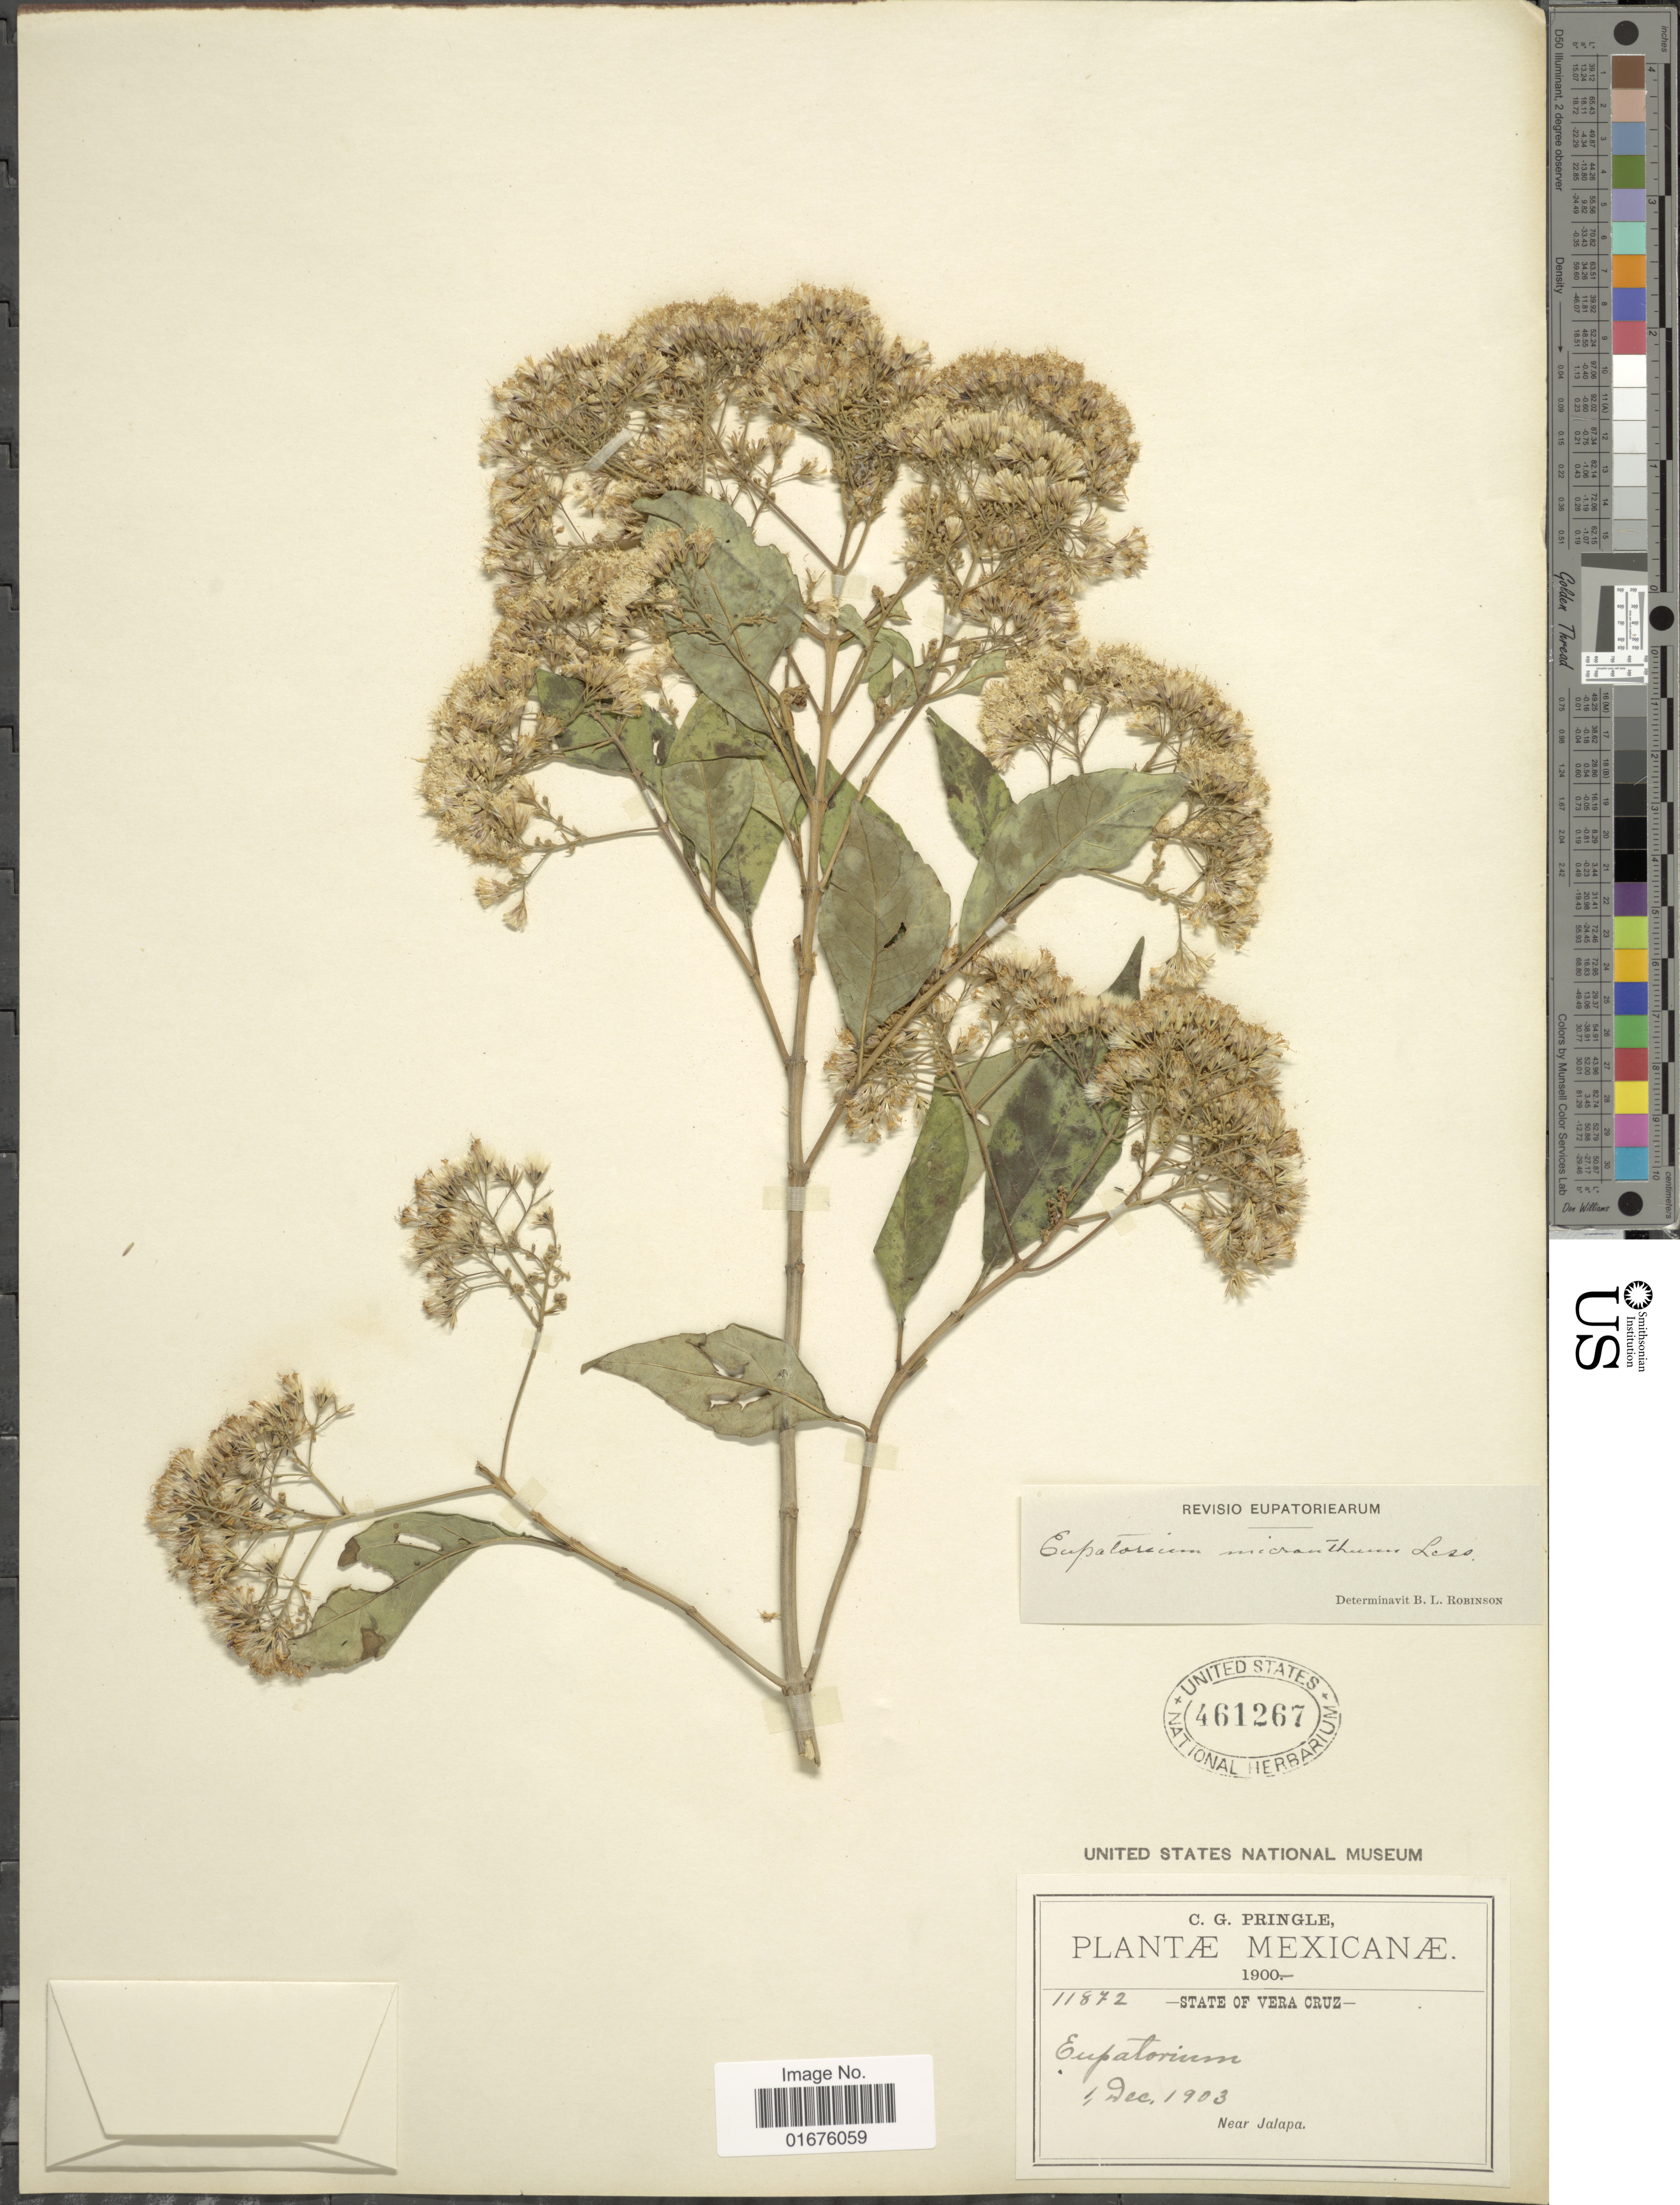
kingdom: Plantae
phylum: Tracheophyta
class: Magnoliopsida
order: Asterales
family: Asteraceae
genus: Ageratina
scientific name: Ageratina ligustrina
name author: (DC.) R.M. King & H. Rob.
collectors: C. G. Pringle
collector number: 11872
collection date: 1903-12-01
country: Mexico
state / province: Veracruz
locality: Vera Cruz, near Jalapa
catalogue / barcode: US 41267